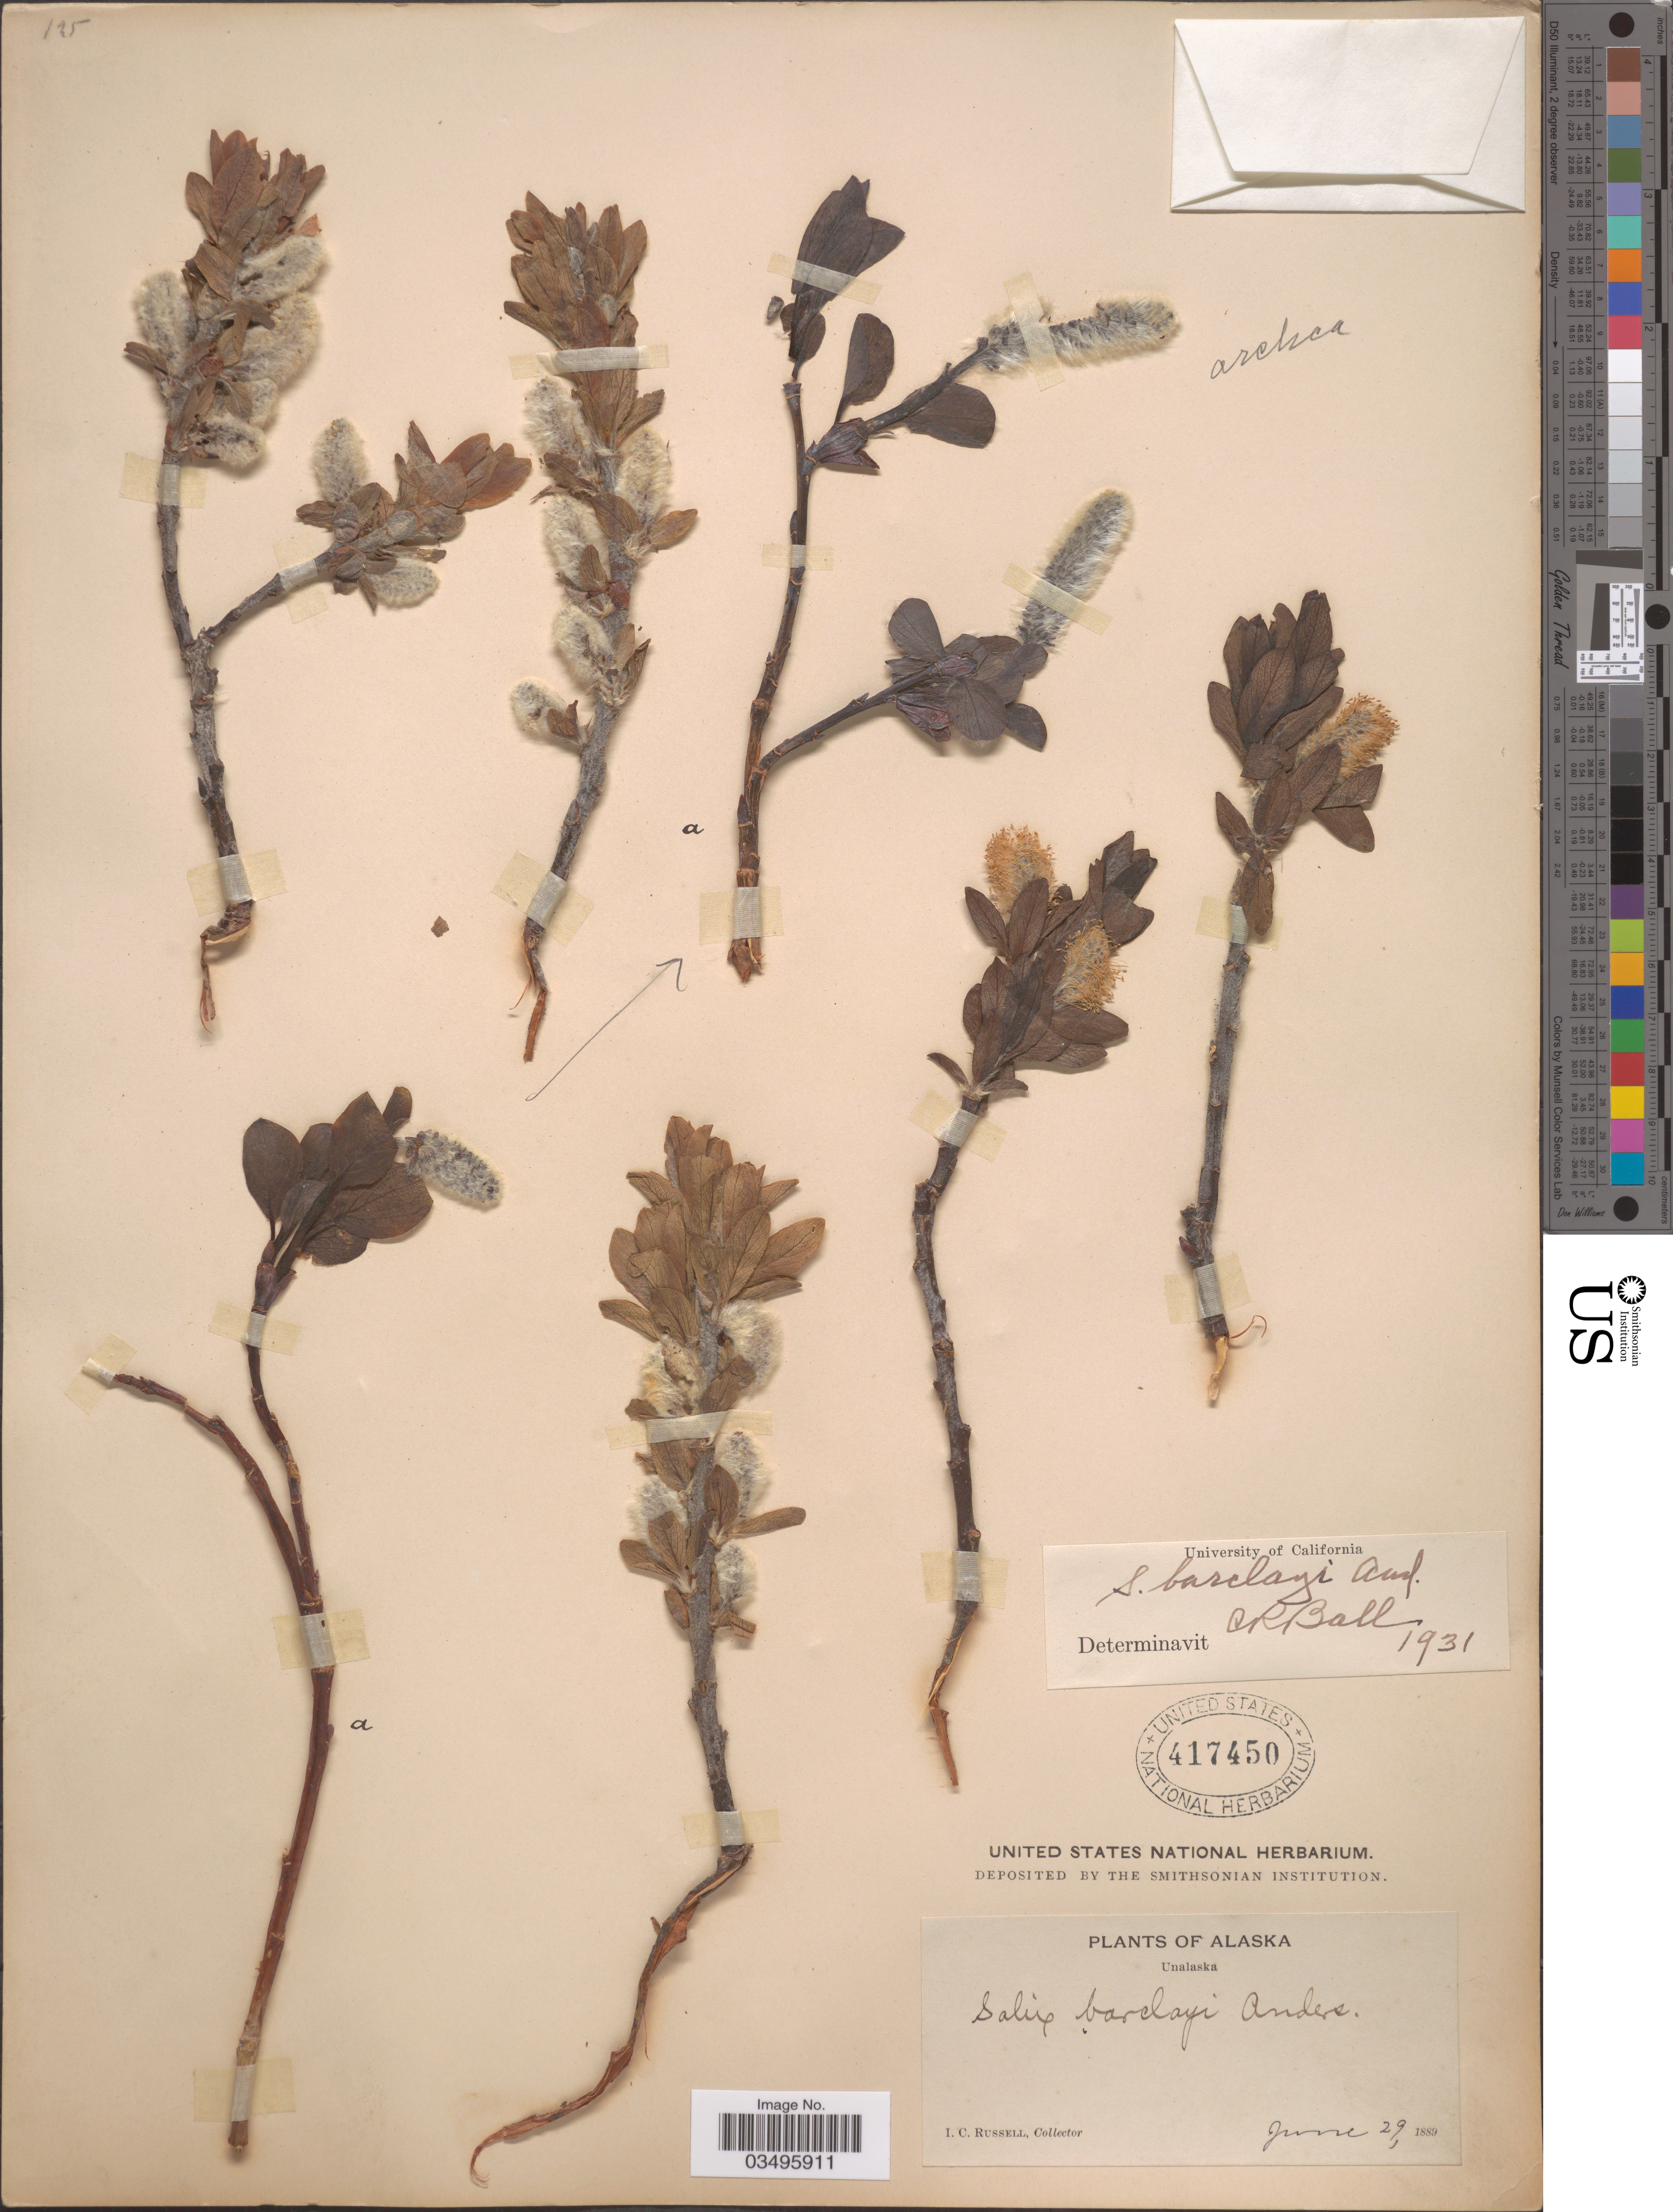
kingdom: Plantae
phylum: Tracheophyta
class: Magnoliopsida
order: Malpighiales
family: Salicaceae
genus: Salix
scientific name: Salix barclayi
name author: Andersson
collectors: I. C. Russell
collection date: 1889-06-29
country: United States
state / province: Alaska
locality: Unalaska.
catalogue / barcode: US 417450